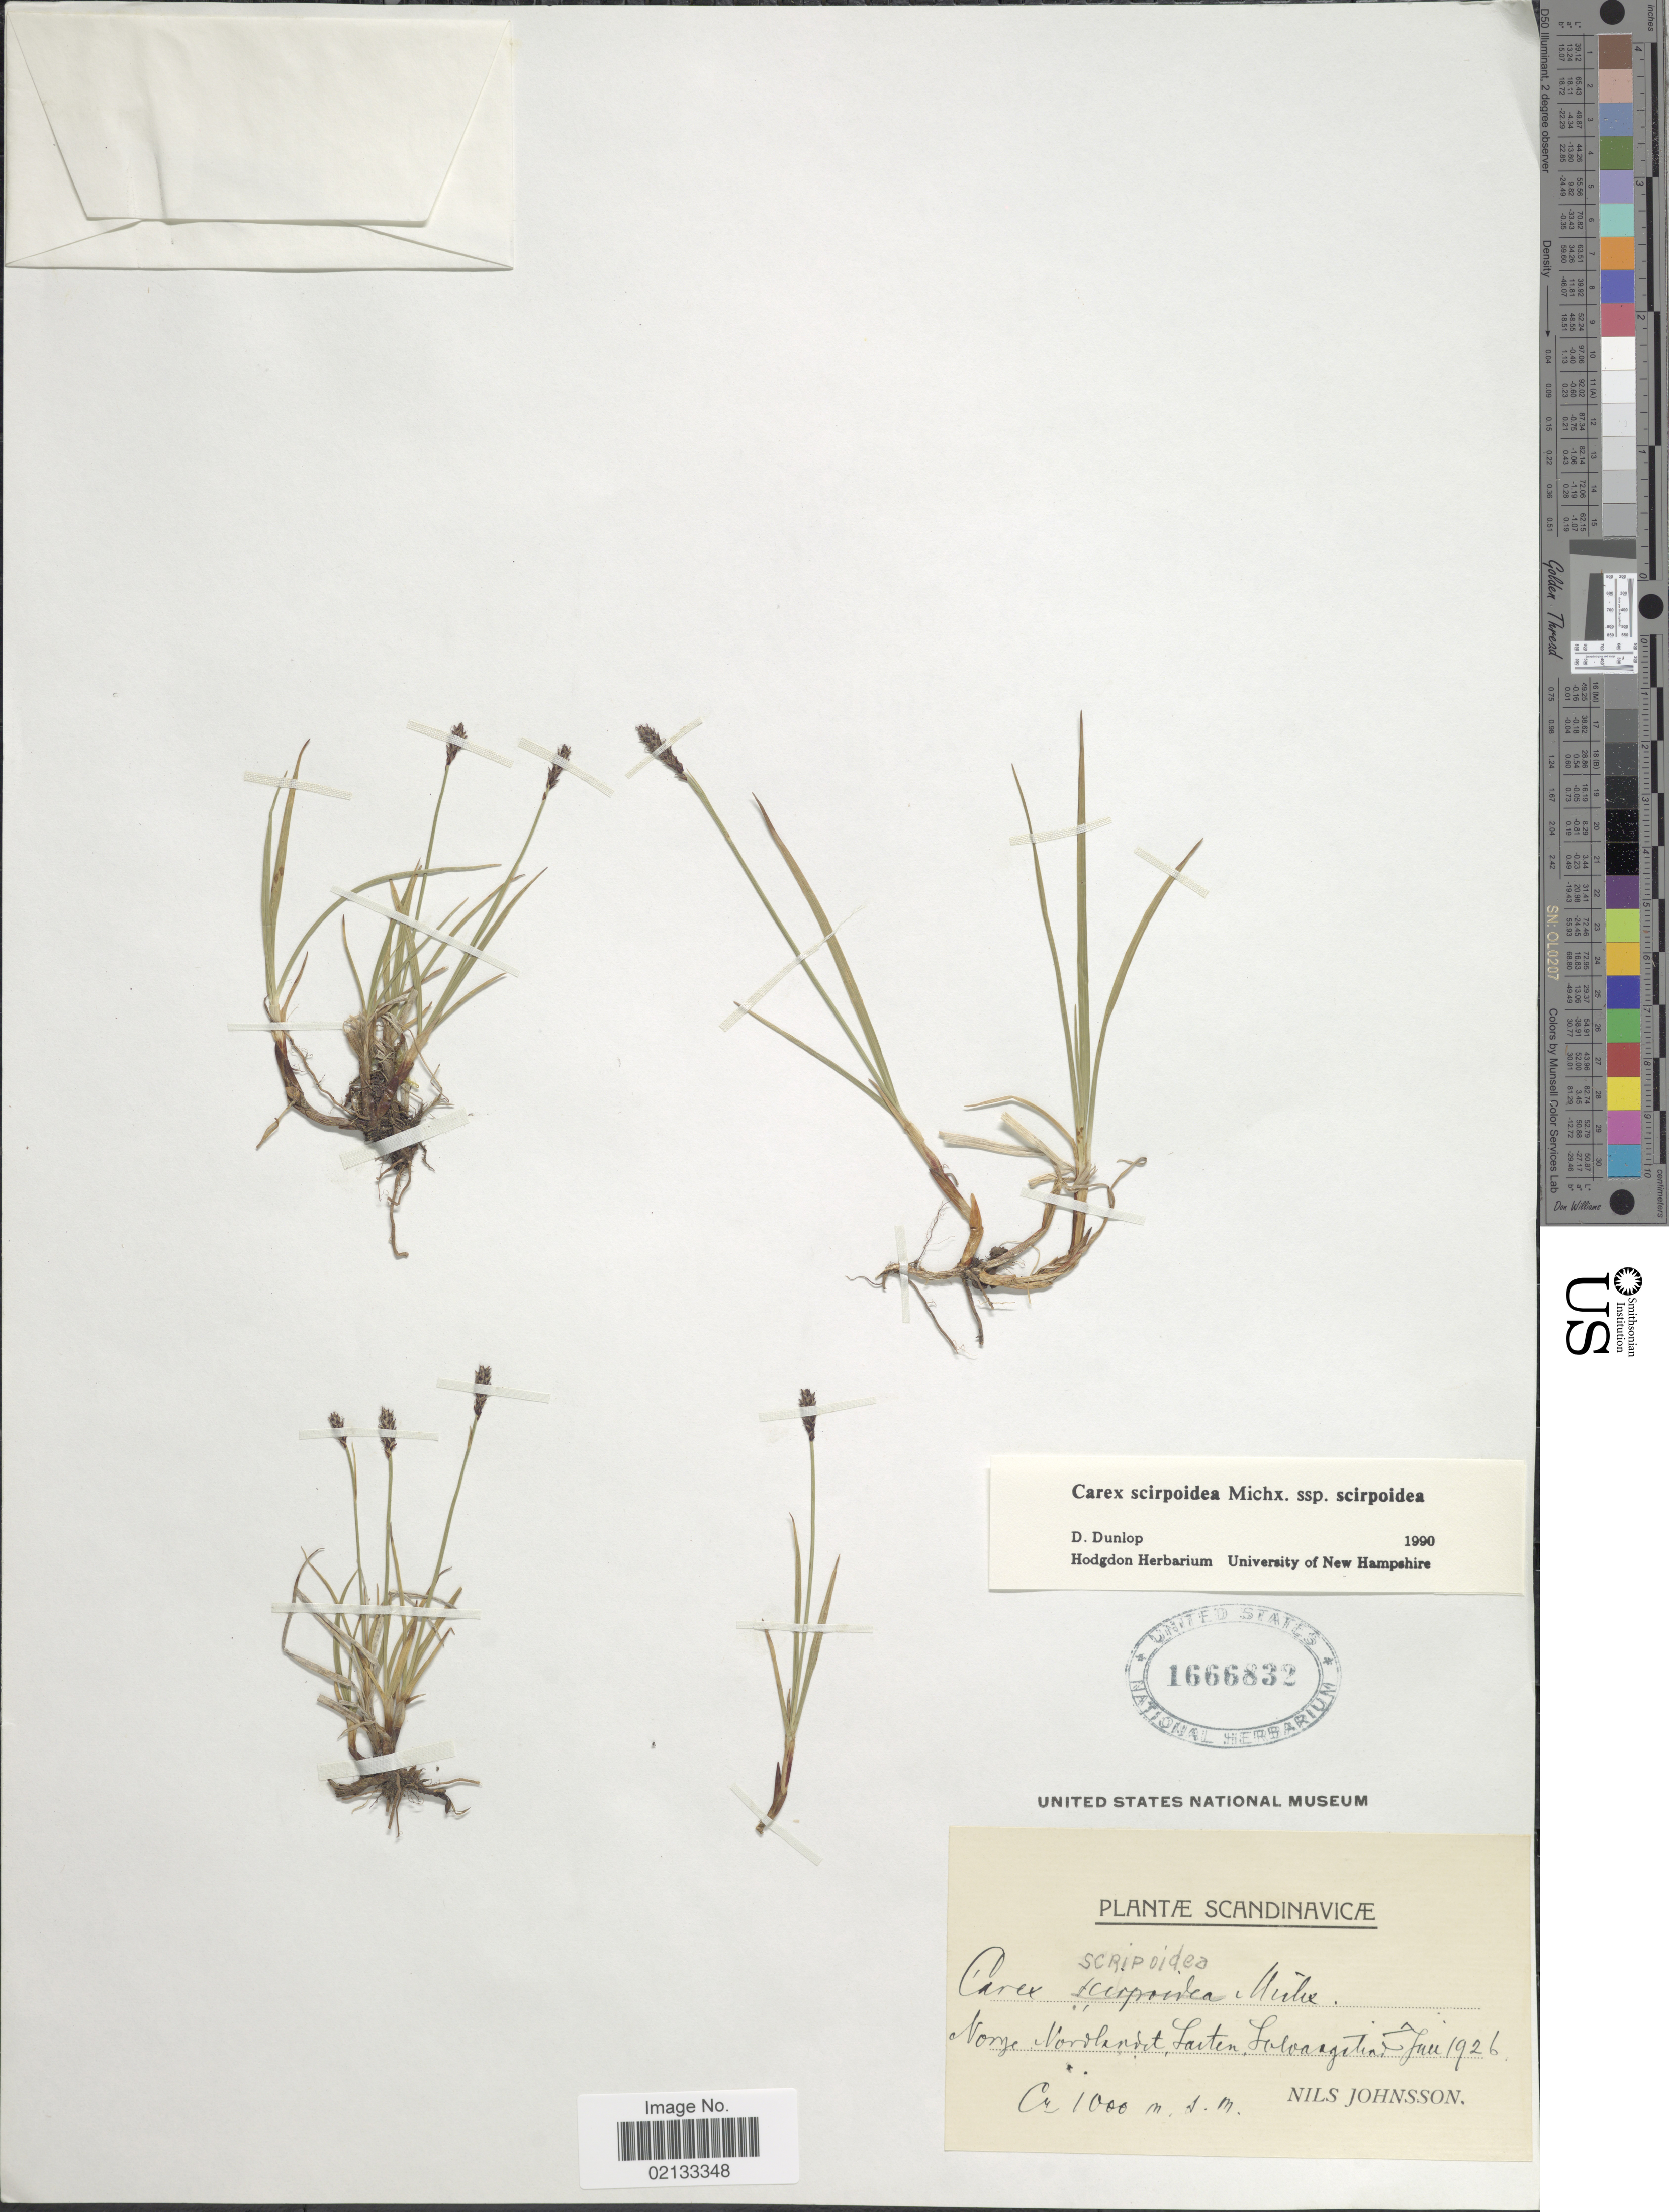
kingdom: Plantae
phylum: Tracheophyta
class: Liliopsida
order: Poales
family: Cyperaceae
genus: Carex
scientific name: Carex scirpoidea subsp. scirpoidea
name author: Michx.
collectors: N. Johnsson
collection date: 1926-06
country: Norway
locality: Scandinavicae, Norge, Nordlandet, Saeten Solvaagetind.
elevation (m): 1000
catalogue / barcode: US 1666832